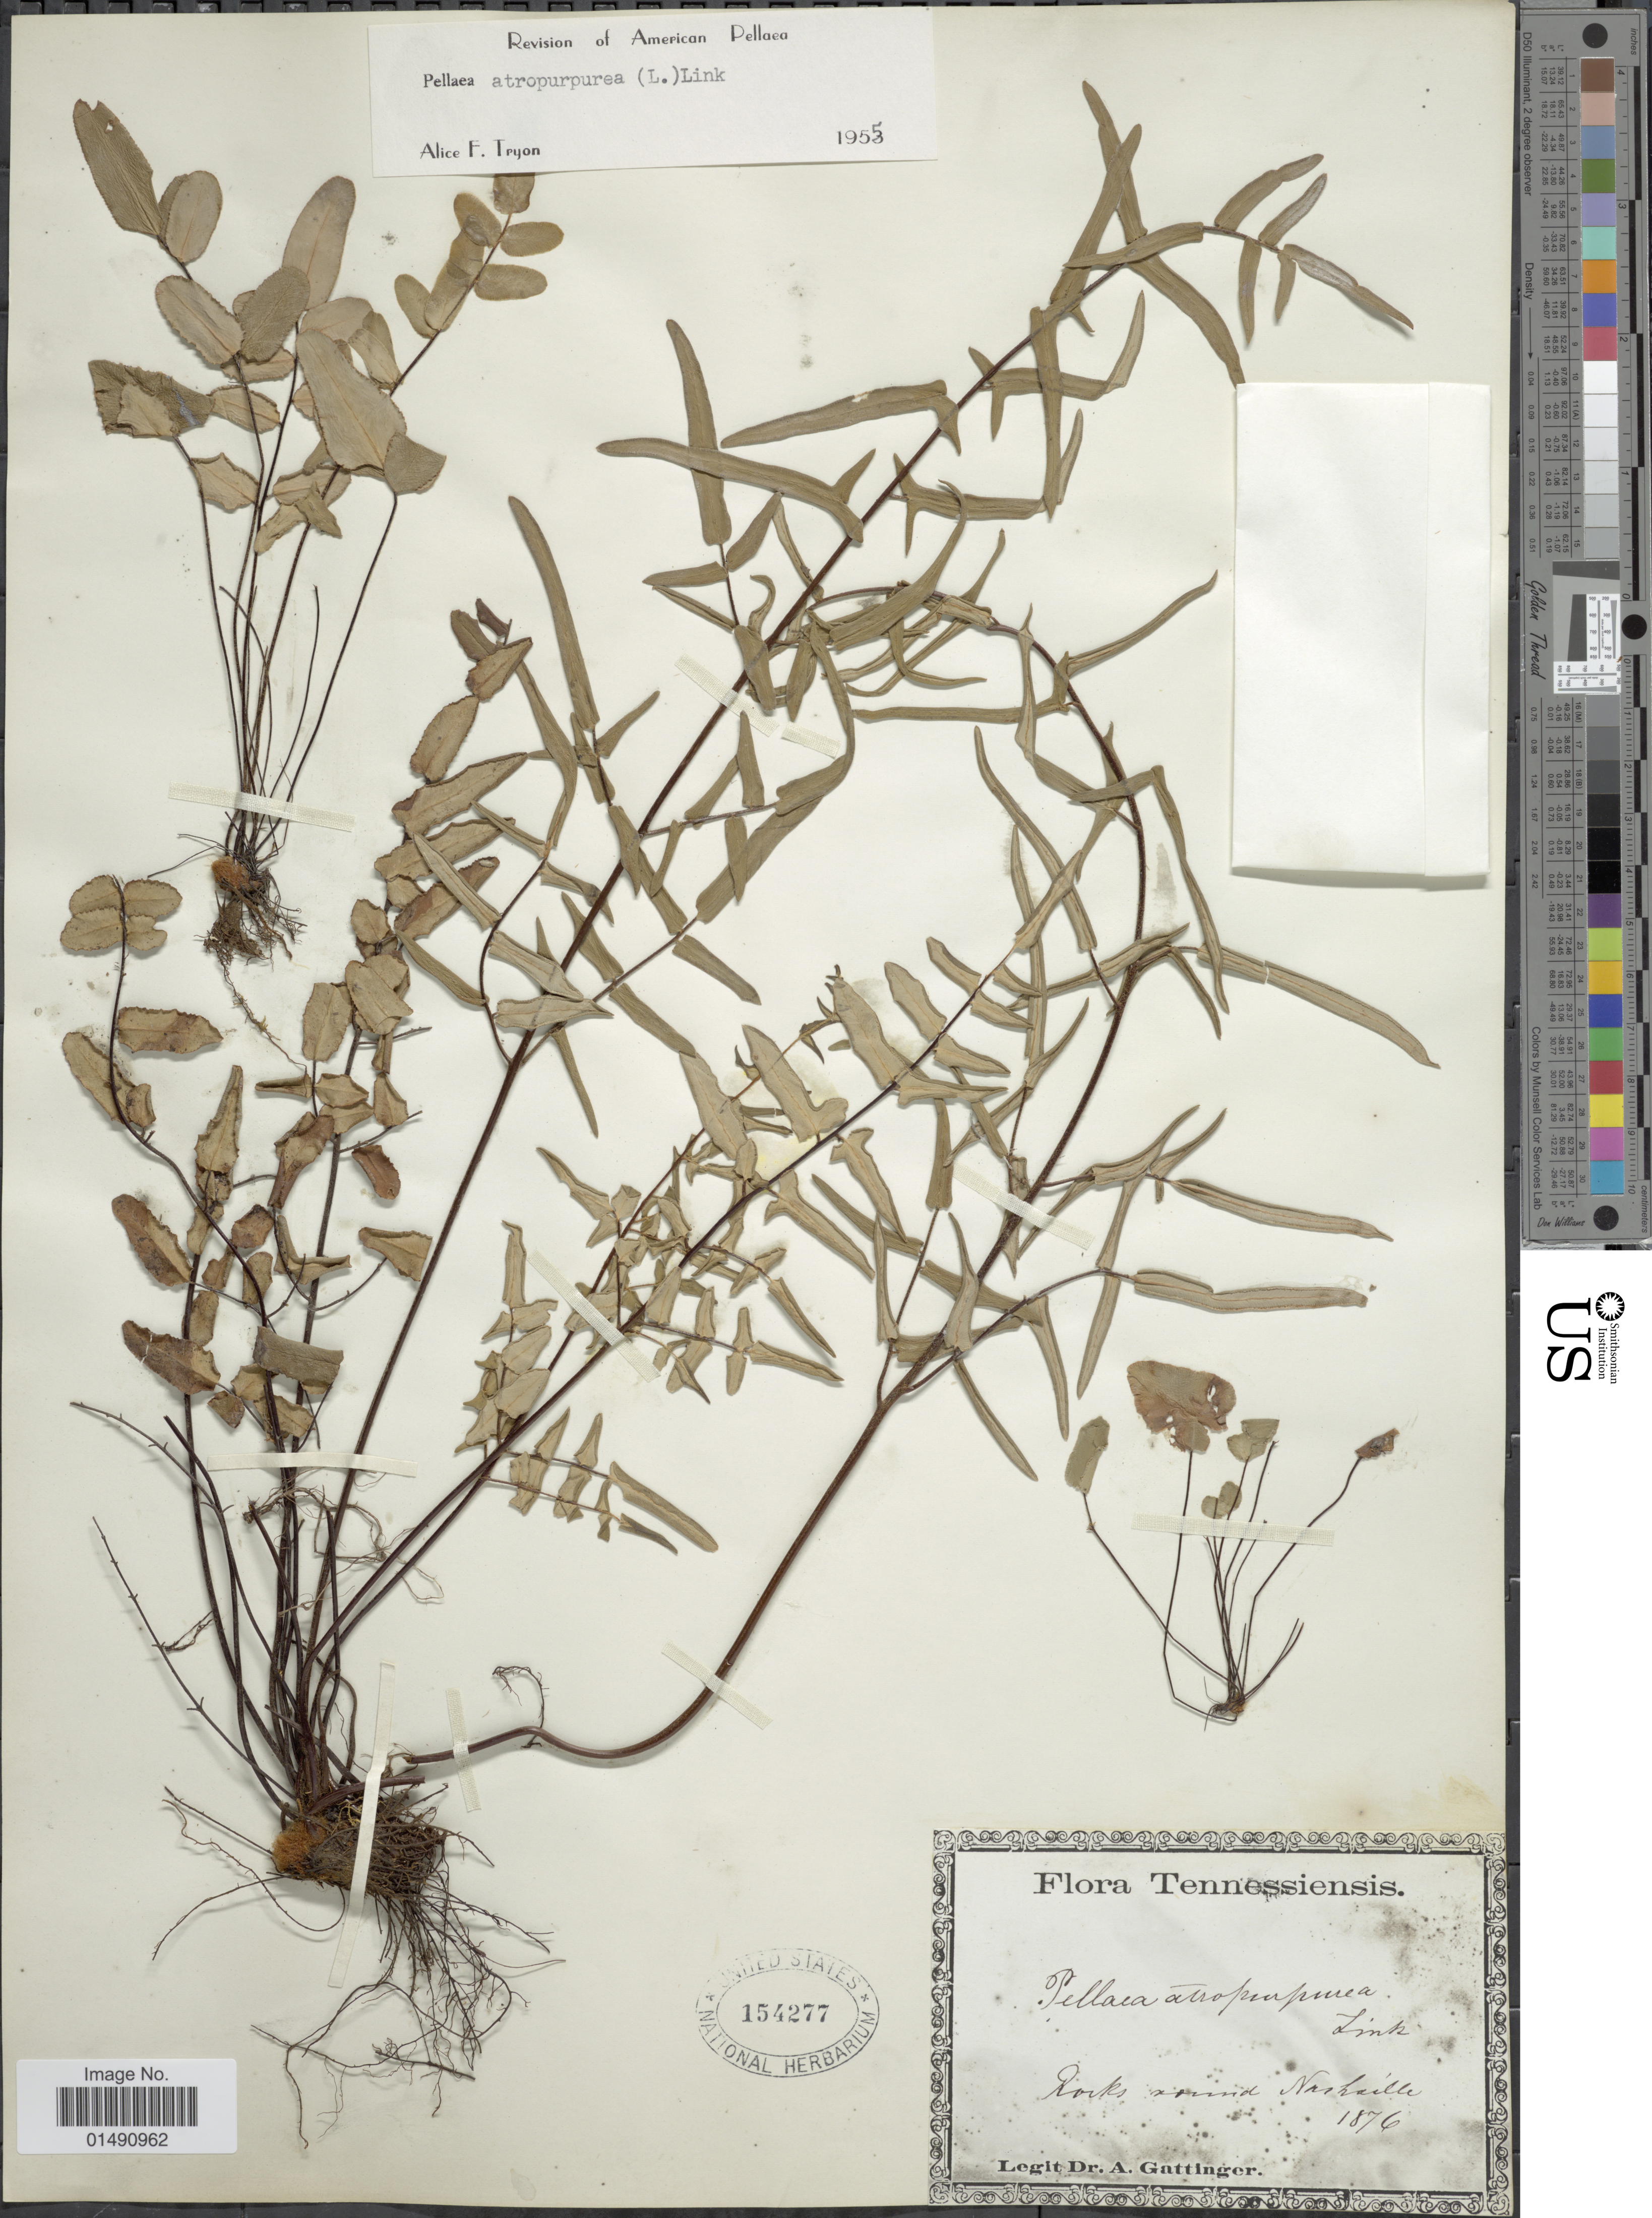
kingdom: Plantae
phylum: Tracheophyta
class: Polypodiopsida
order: Polypodiales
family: Pteridaceae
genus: Pellaea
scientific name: Pellaea atropurpurea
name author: (L.) Link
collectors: A. Gattinger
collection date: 1876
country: United States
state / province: Tennessee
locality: Nashville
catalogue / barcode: US 154277